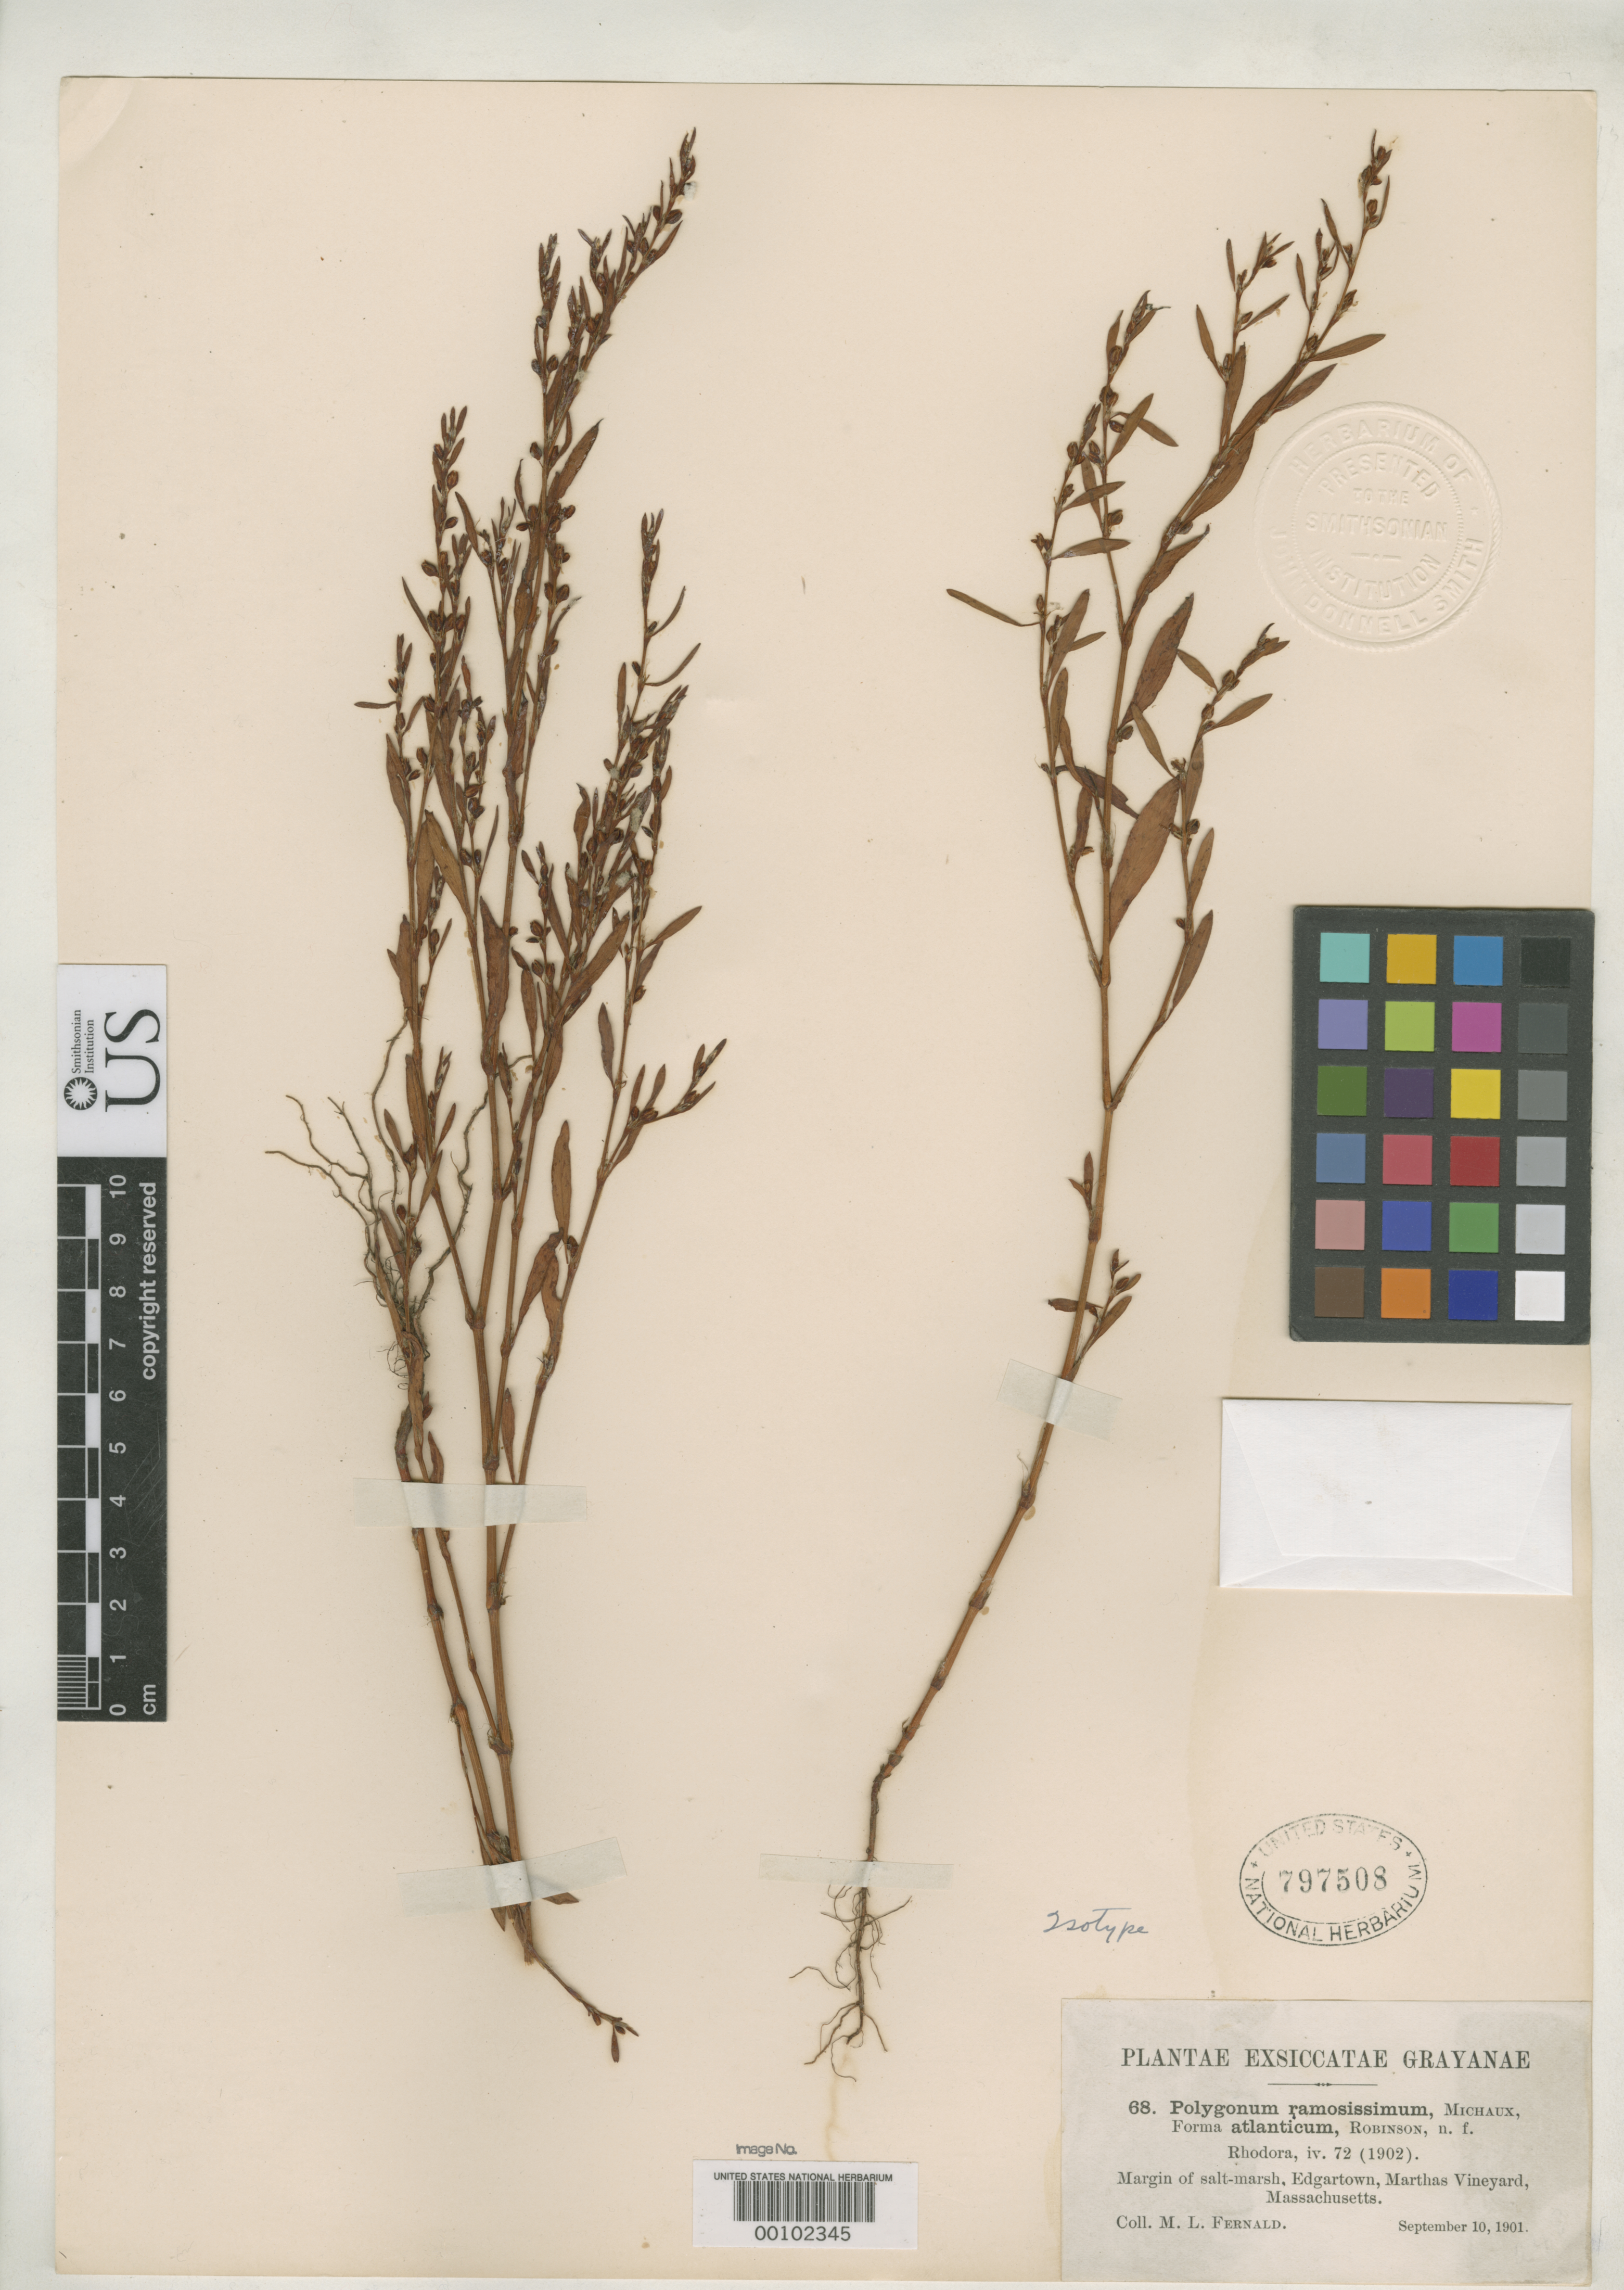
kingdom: Plantae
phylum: Tracheophyta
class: Magnoliopsida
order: Caryophyllales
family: Polygonaceae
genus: Polygonum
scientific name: Polygonum ramosissimum f. atlanticum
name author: B.L. Rob.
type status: Isotype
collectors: M. L. Fernald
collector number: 68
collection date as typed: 10 Sep 1901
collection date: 1901-09-10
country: United States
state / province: Massachusetts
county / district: Dukes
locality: Edgartown, Martha's vineyard.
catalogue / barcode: US 797508